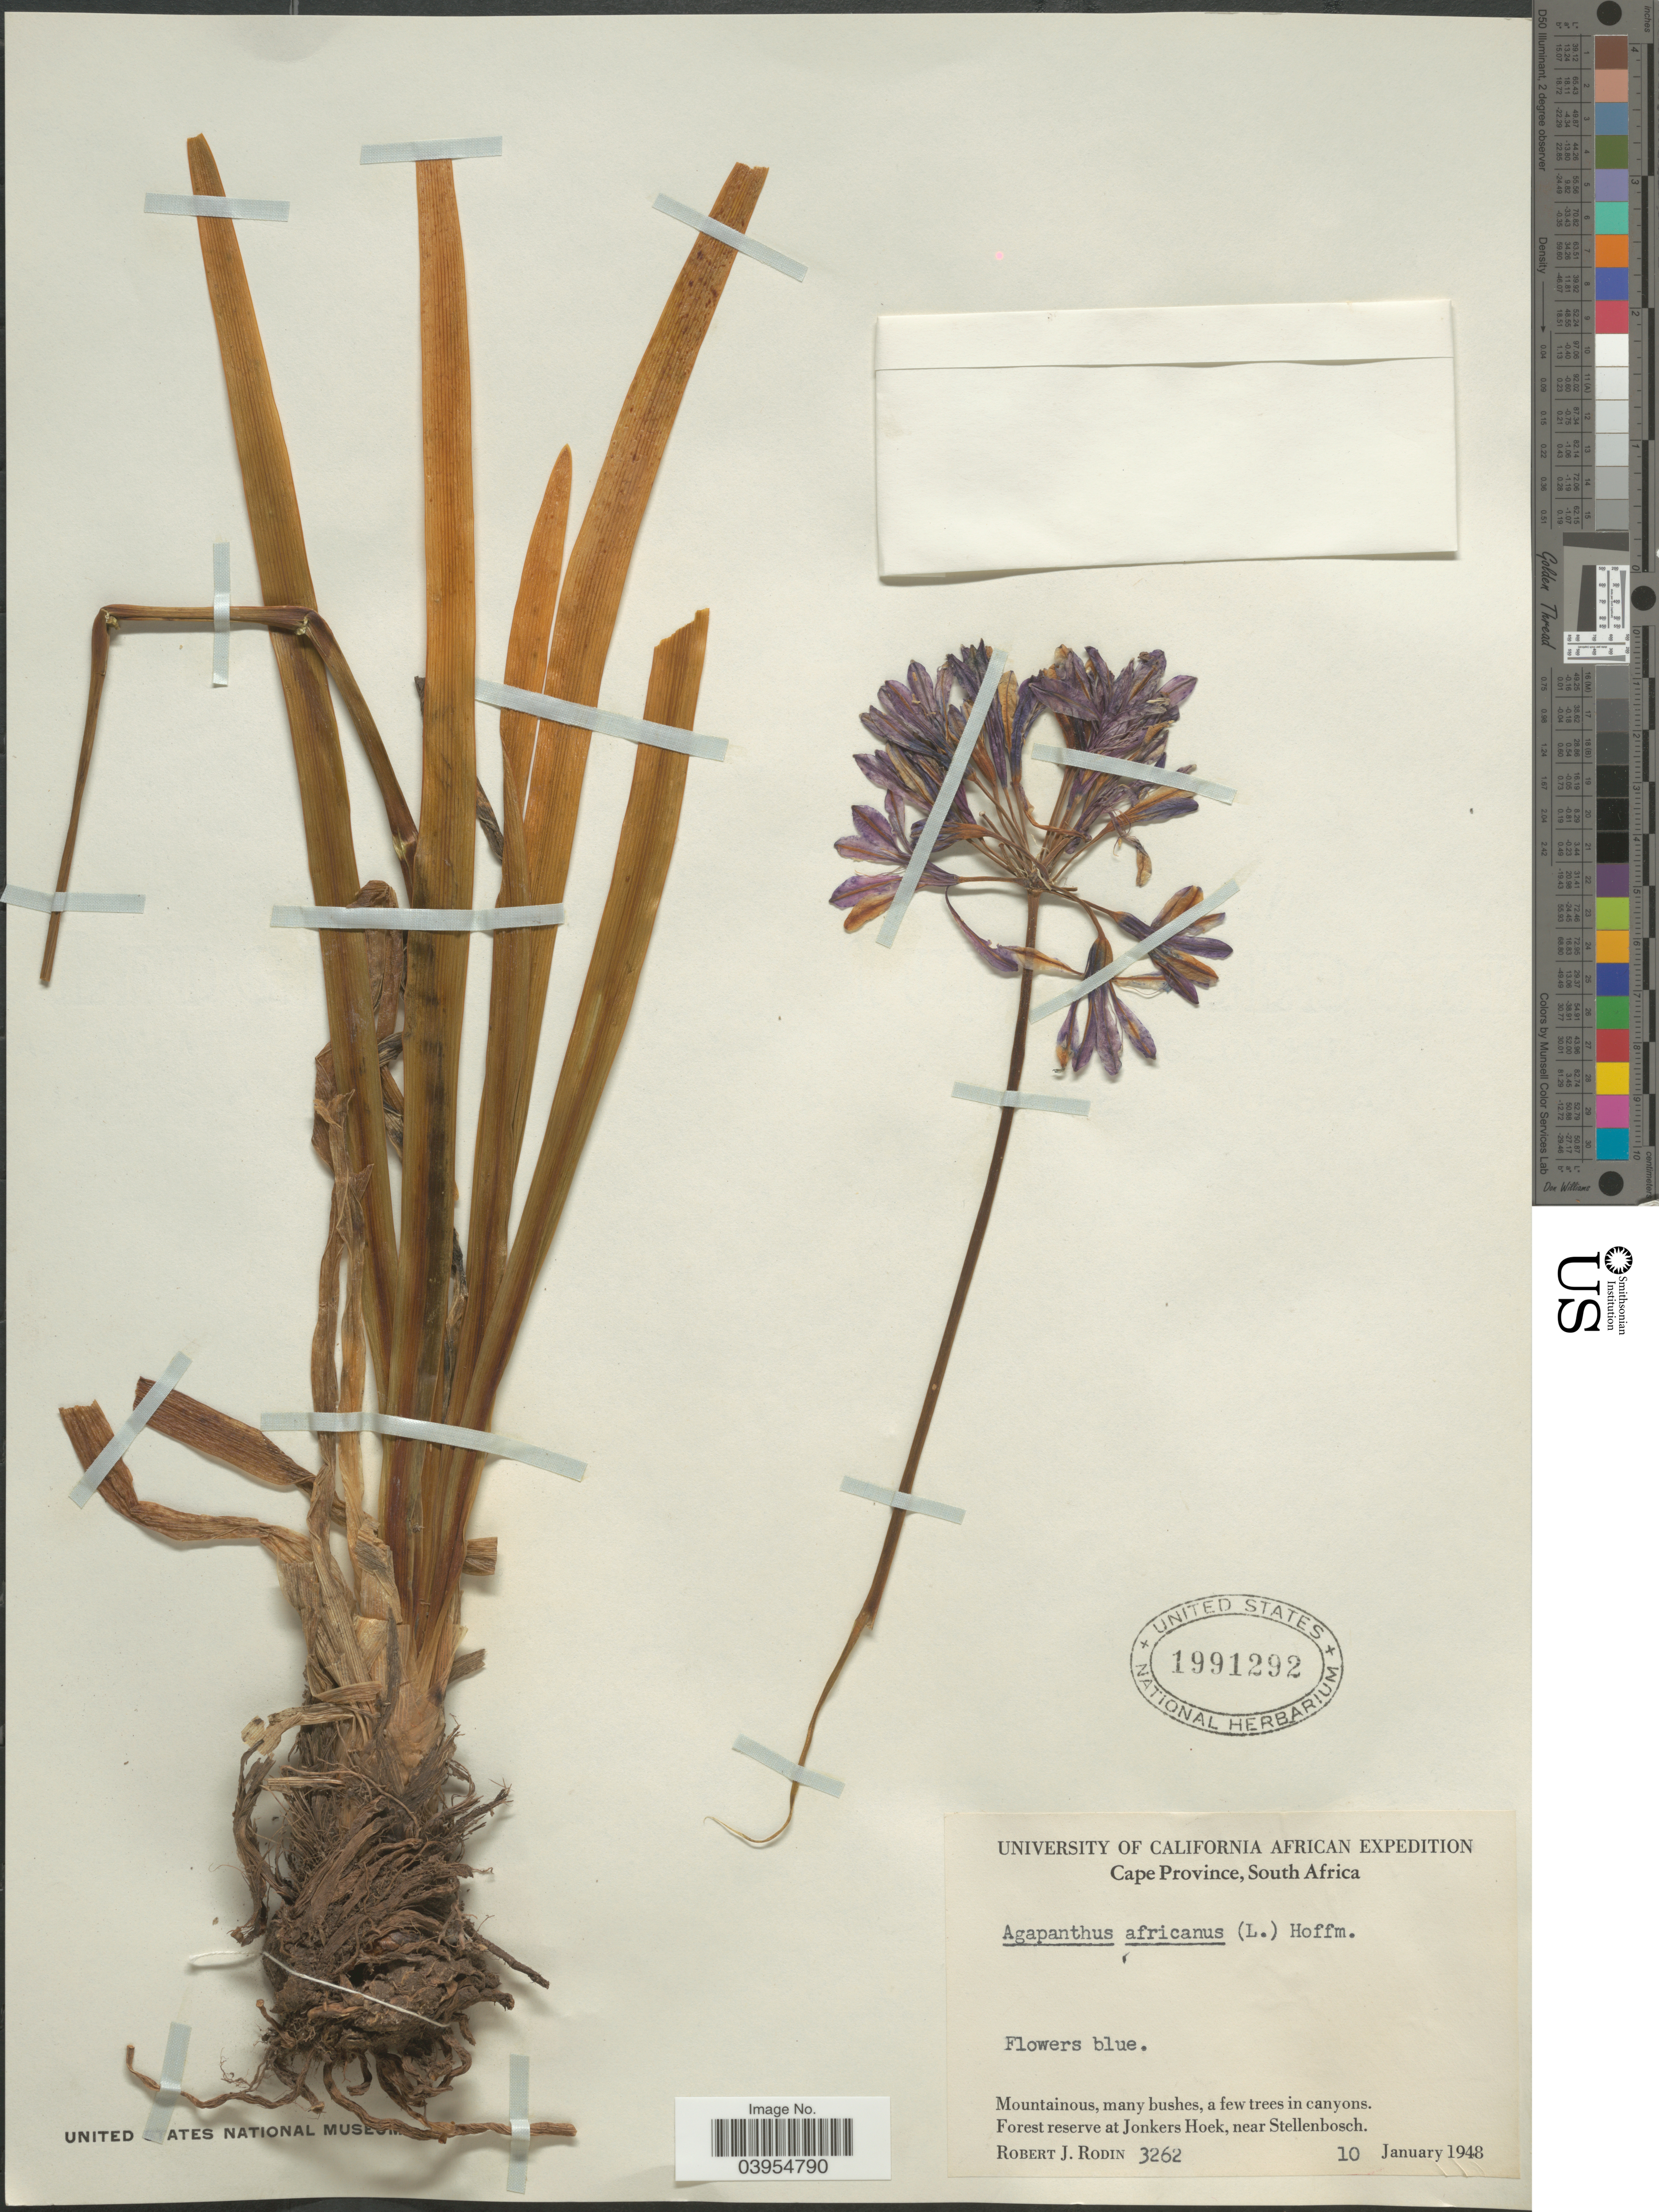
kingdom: Plantae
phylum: Tracheophyta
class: Liliopsida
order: Asparagales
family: Amaryllidaceae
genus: Agapanthus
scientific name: Agapanthus africanus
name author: (L.) Hoffmanns.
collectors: R. J. Rodin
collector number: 3262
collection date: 1948-01-10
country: South Africa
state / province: Western Cape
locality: Forest reserve at Jonkers Hoek, near Stellenbosch.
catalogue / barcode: US 1991292